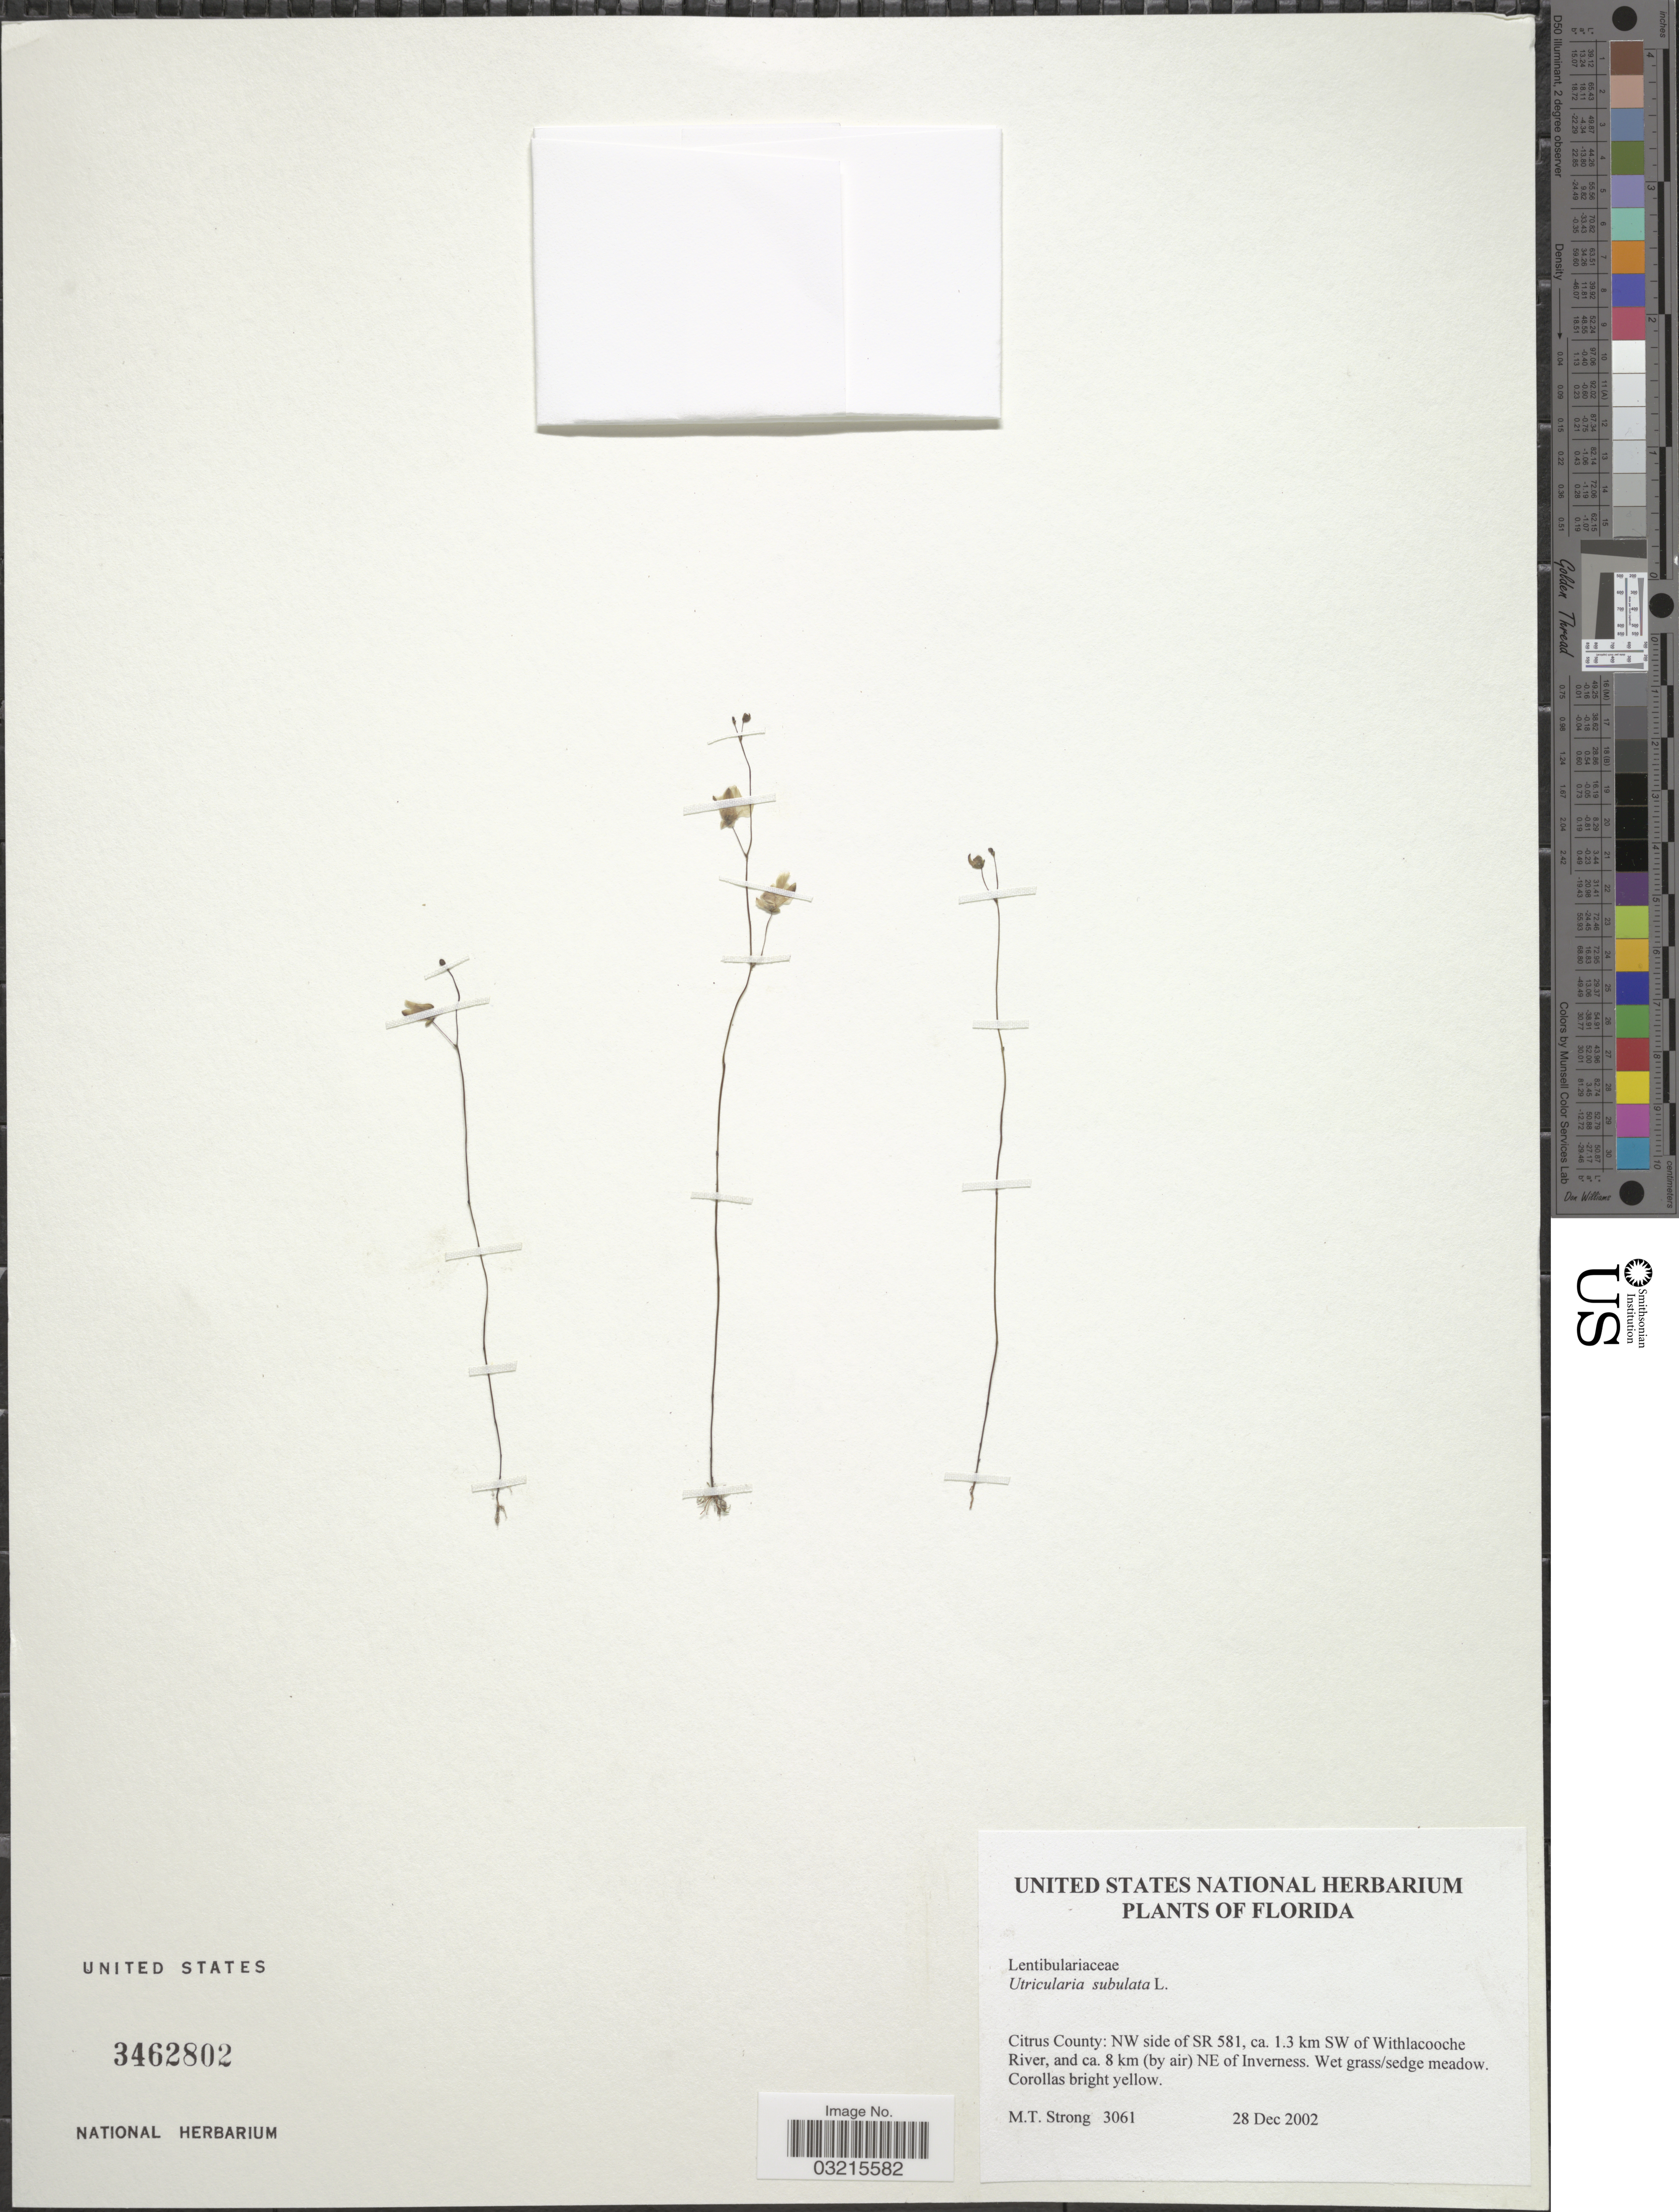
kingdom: Plantae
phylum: Tracheophyta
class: Magnoliopsida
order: Lamiales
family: Lentibulariaceae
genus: Utricularia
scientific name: Utricularia subulata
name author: L.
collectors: M. T. Strong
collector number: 3061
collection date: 2002-12-28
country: United States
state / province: Florida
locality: Citrus County: NW side of SR 581, ca. 1.3 km SW of Withlacooche River, and c. 8 km (by air) NE of Inverness.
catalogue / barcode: US 3462802